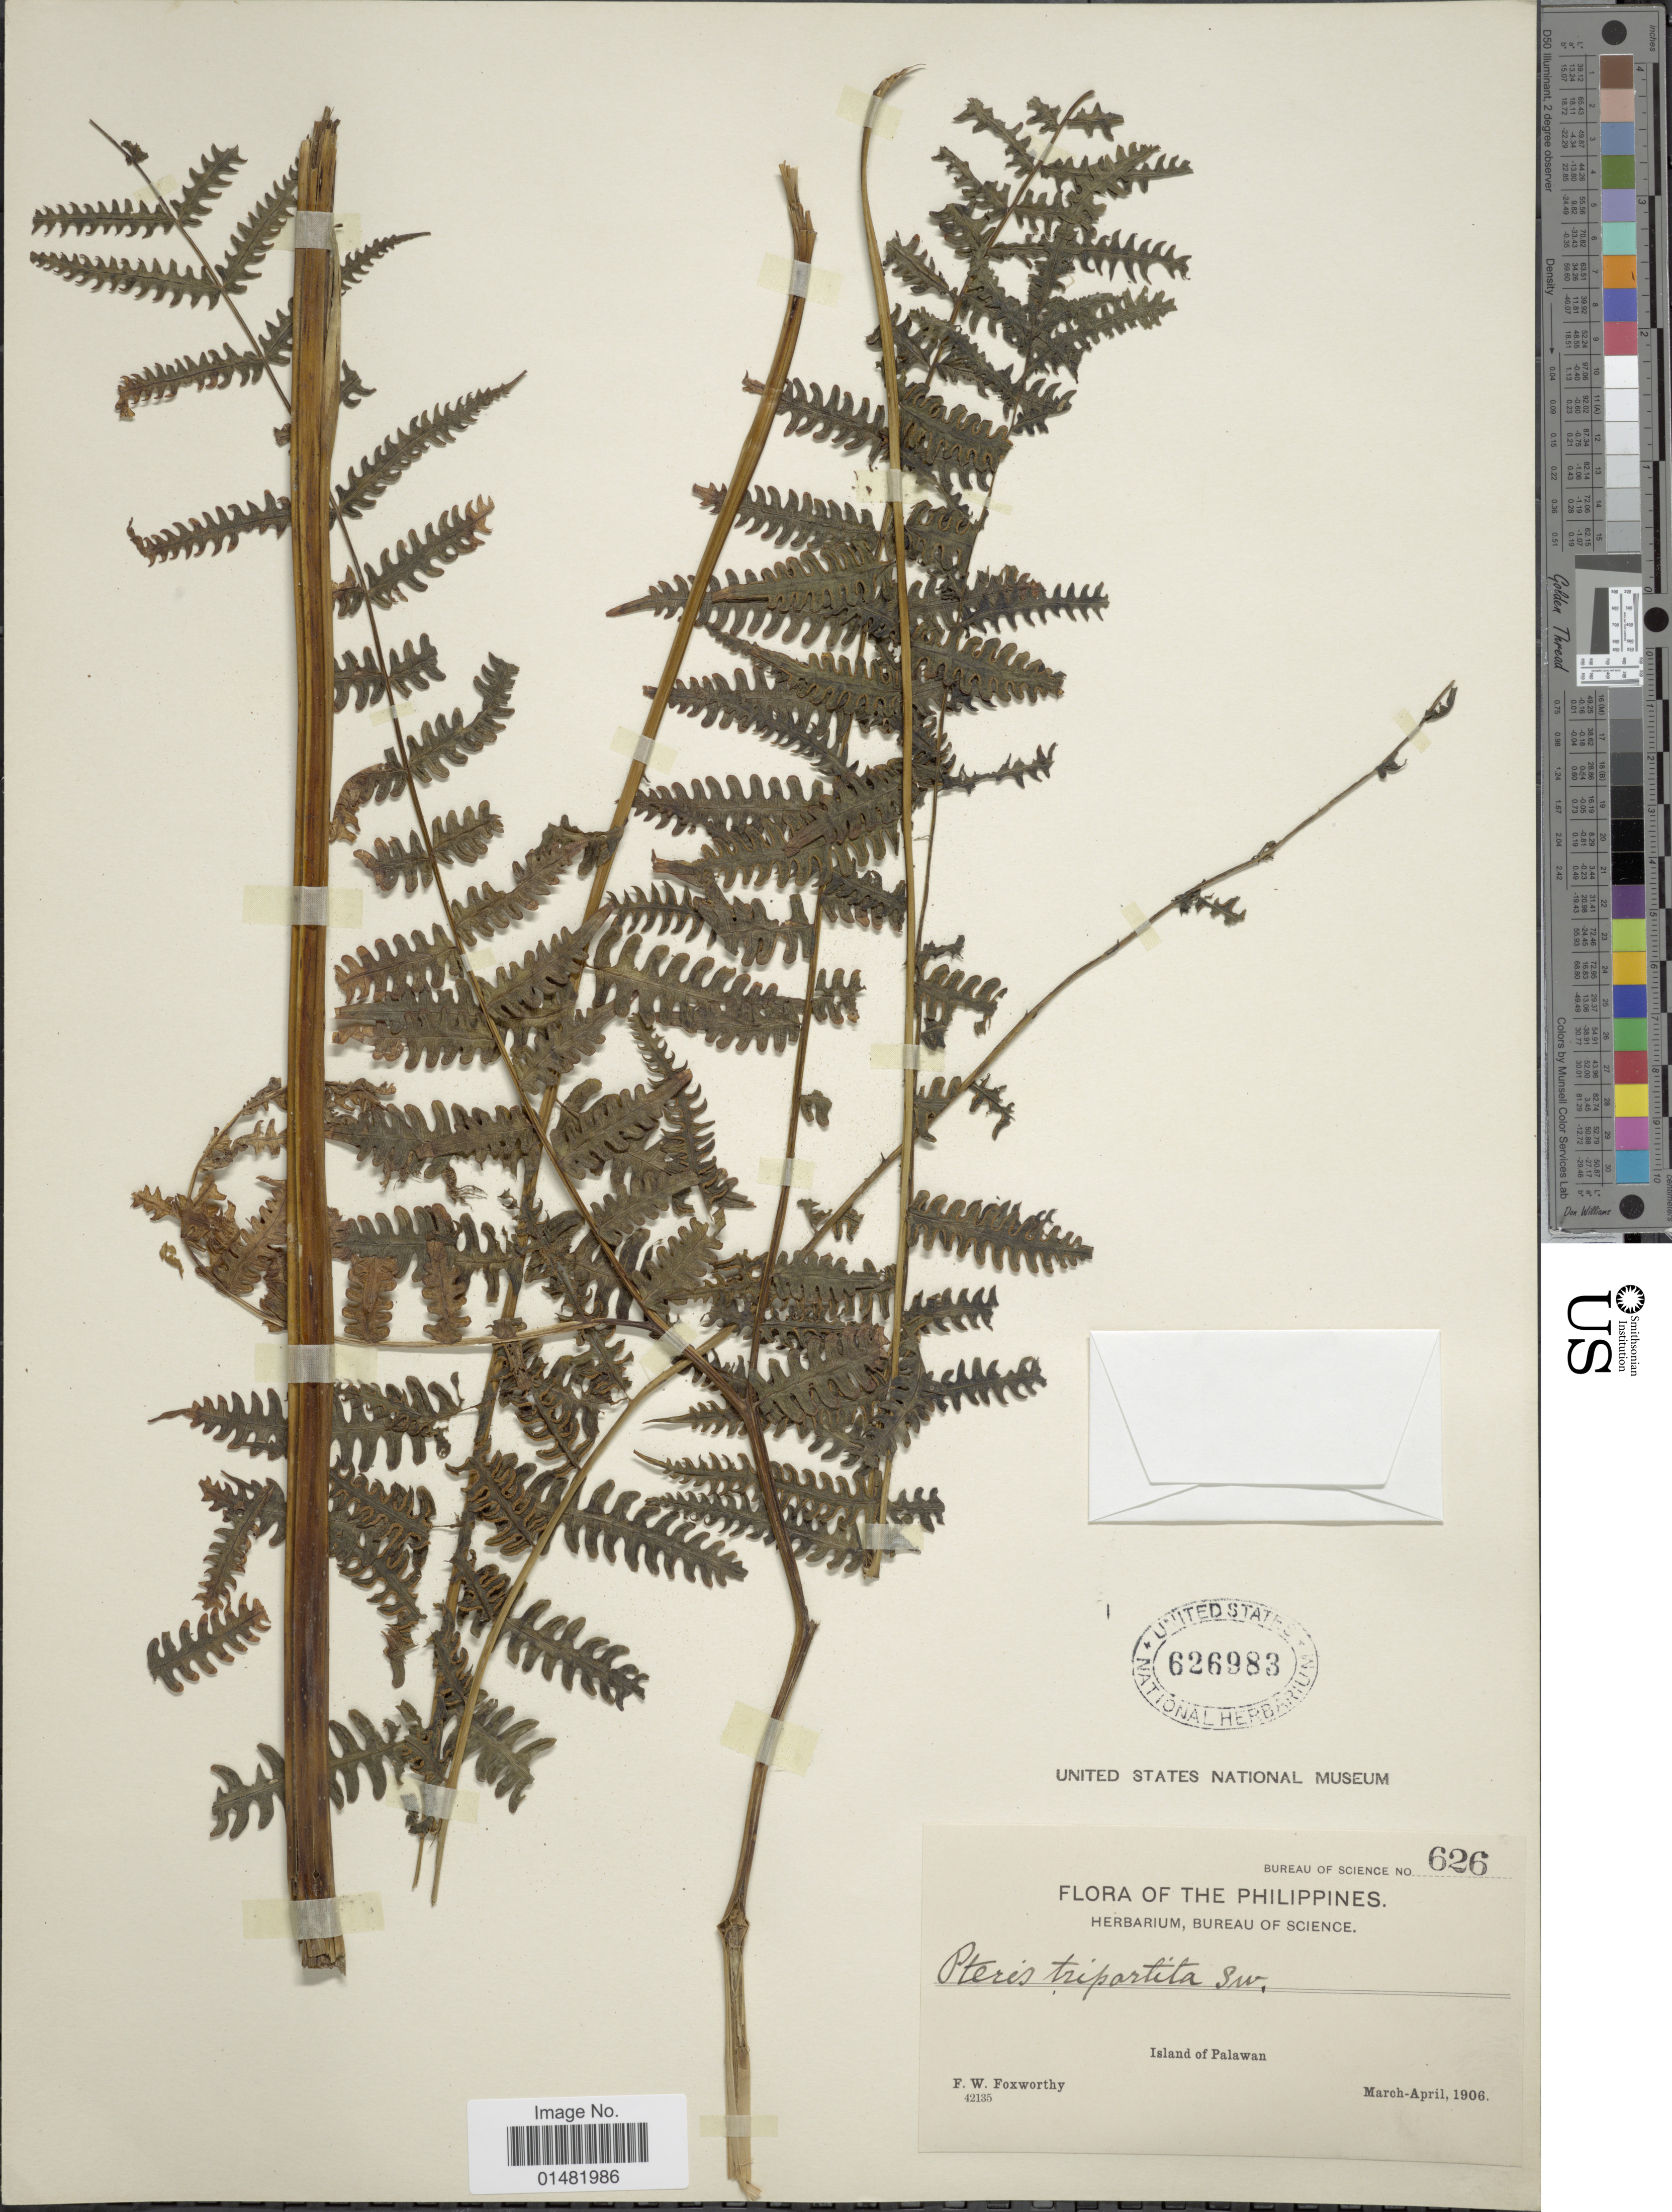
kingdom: Plantae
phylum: Tracheophyta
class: Polypodiopsida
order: Polypodiales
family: Pteridaceae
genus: Pteris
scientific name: Pteris tripartita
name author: Sw.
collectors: F. W. Foxworthy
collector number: Bureau of Science 626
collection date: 1906-03/1906-04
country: Philippines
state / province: Mimaropa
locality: Island of Palawan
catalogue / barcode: US 626983